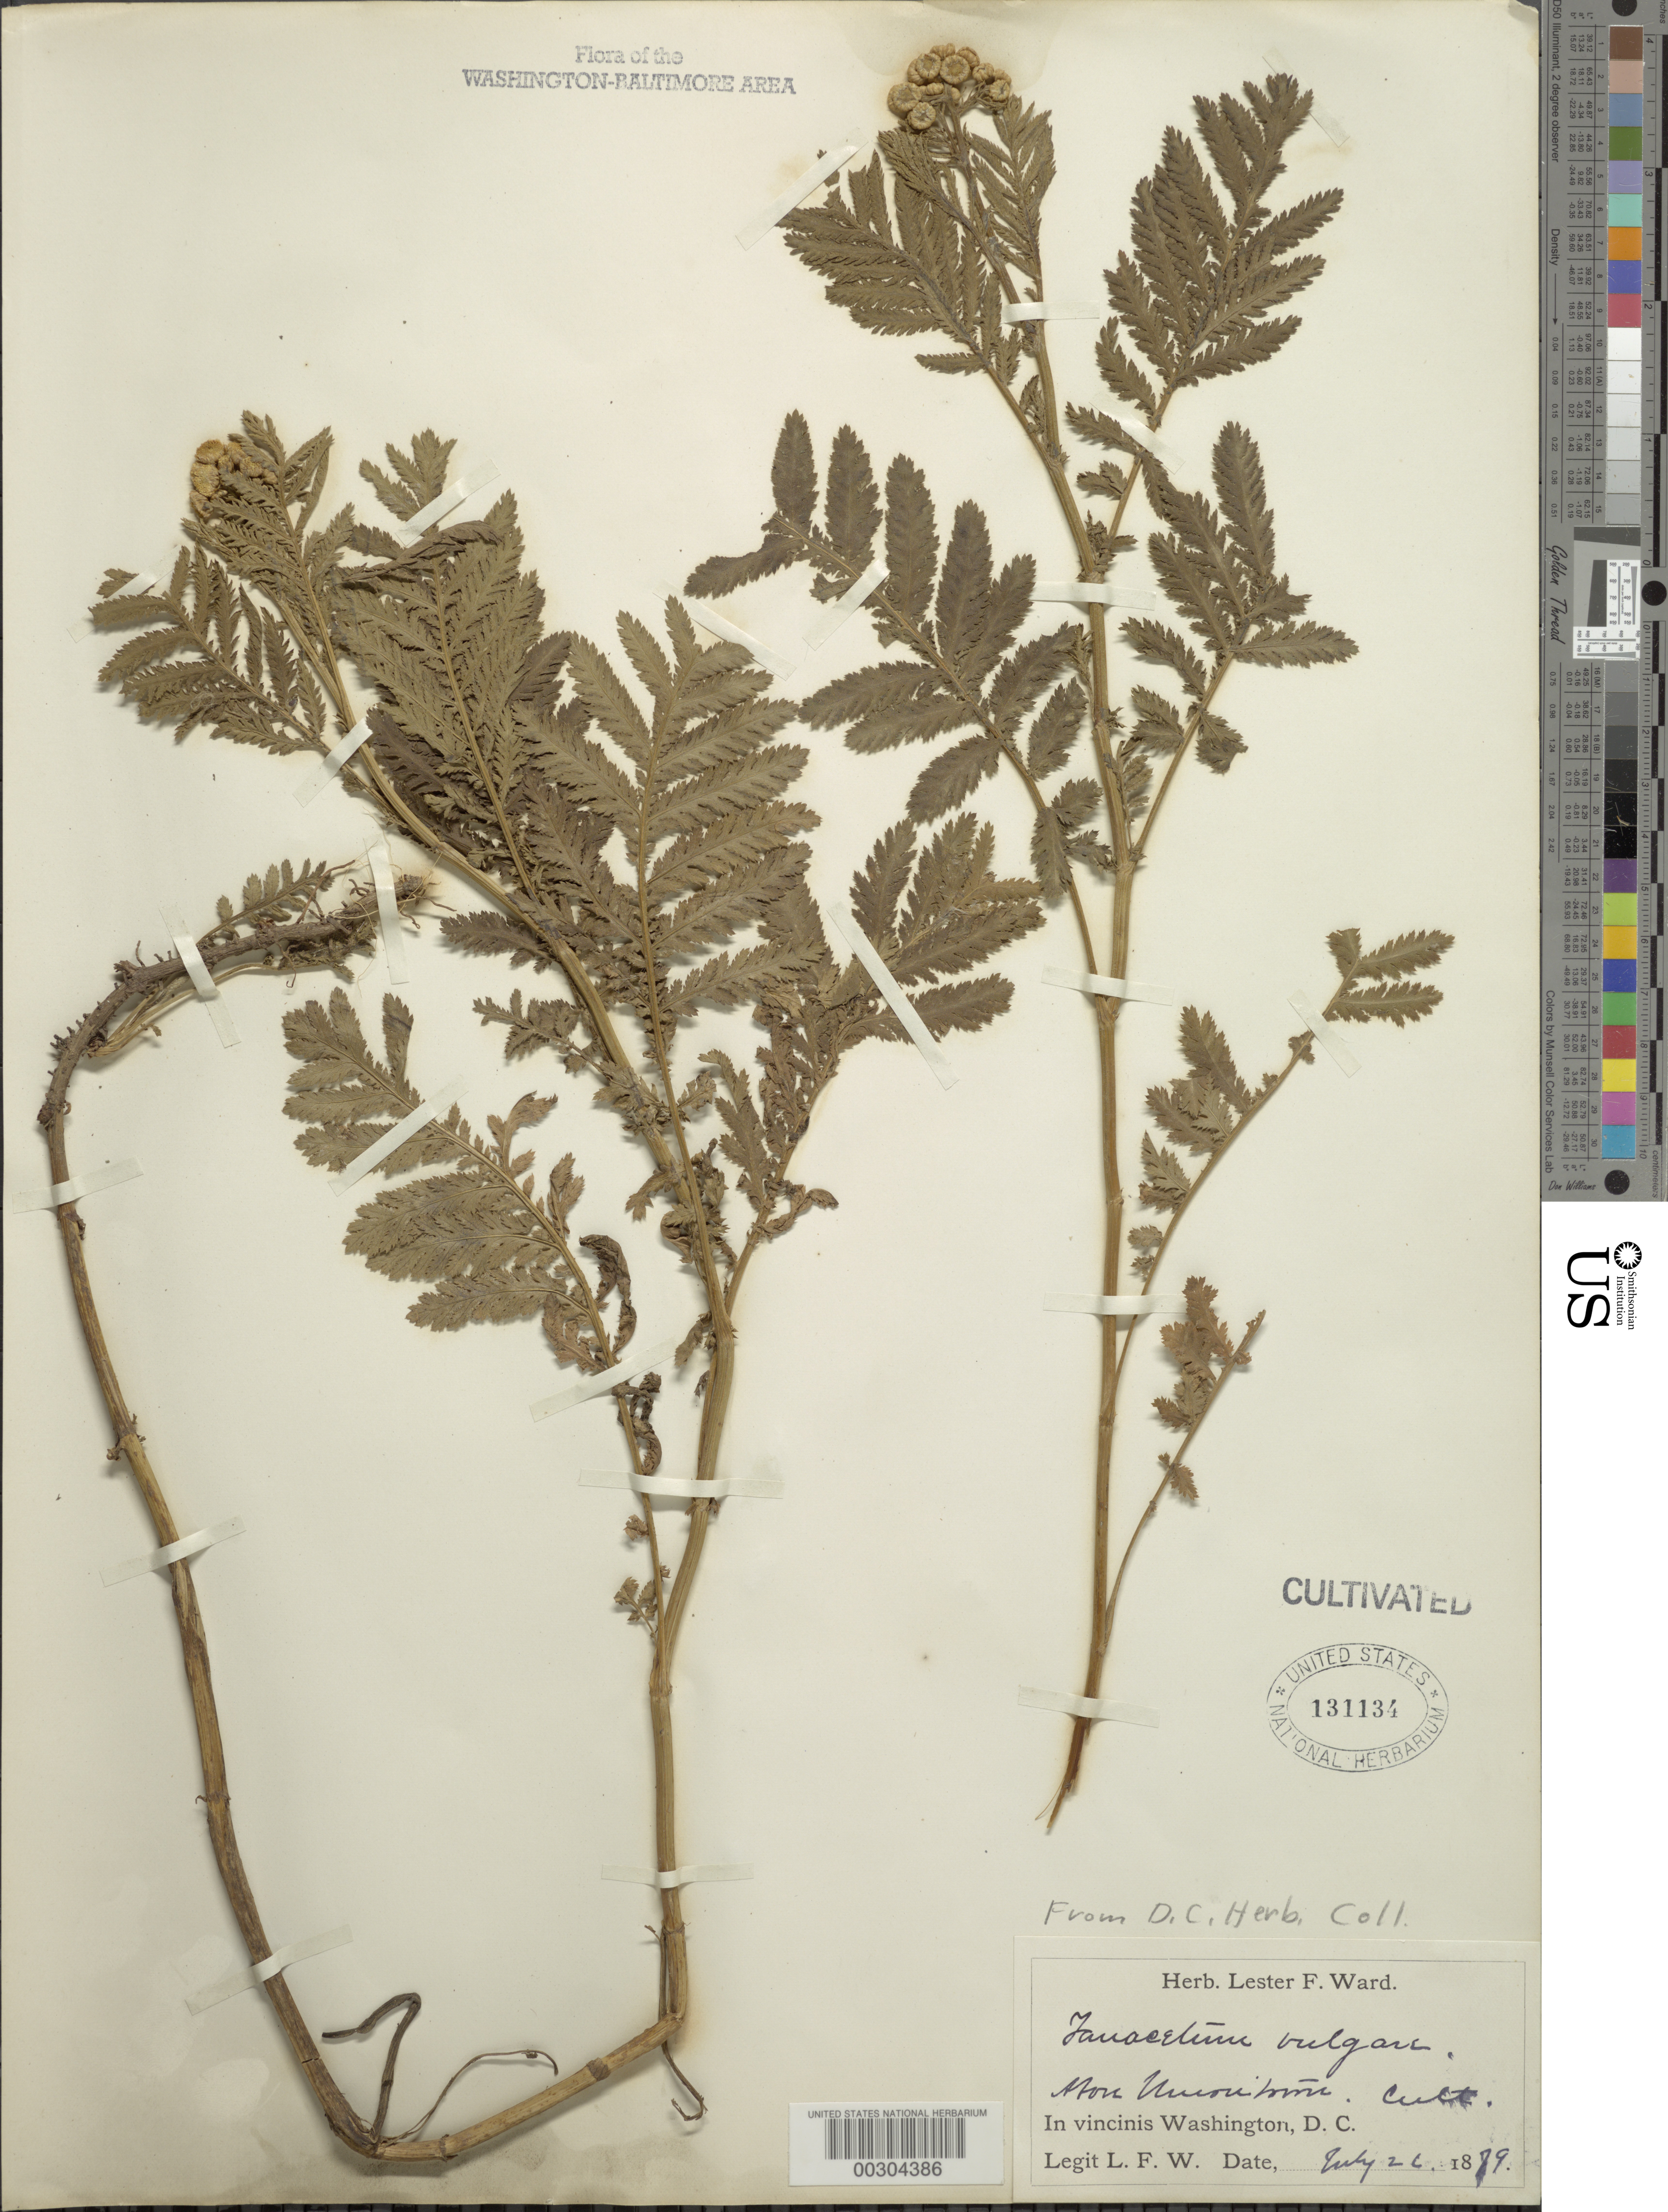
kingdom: Plantae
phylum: Tracheophyta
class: Magnoliopsida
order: Asterales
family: Asteraceae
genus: Tanacetum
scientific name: Tanacetum vulgare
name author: L.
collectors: L. F. Ward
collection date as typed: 26 Jul 1879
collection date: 1879-07-26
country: United States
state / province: Maryland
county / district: Carroll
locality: Above Uniontown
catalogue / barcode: US 131134